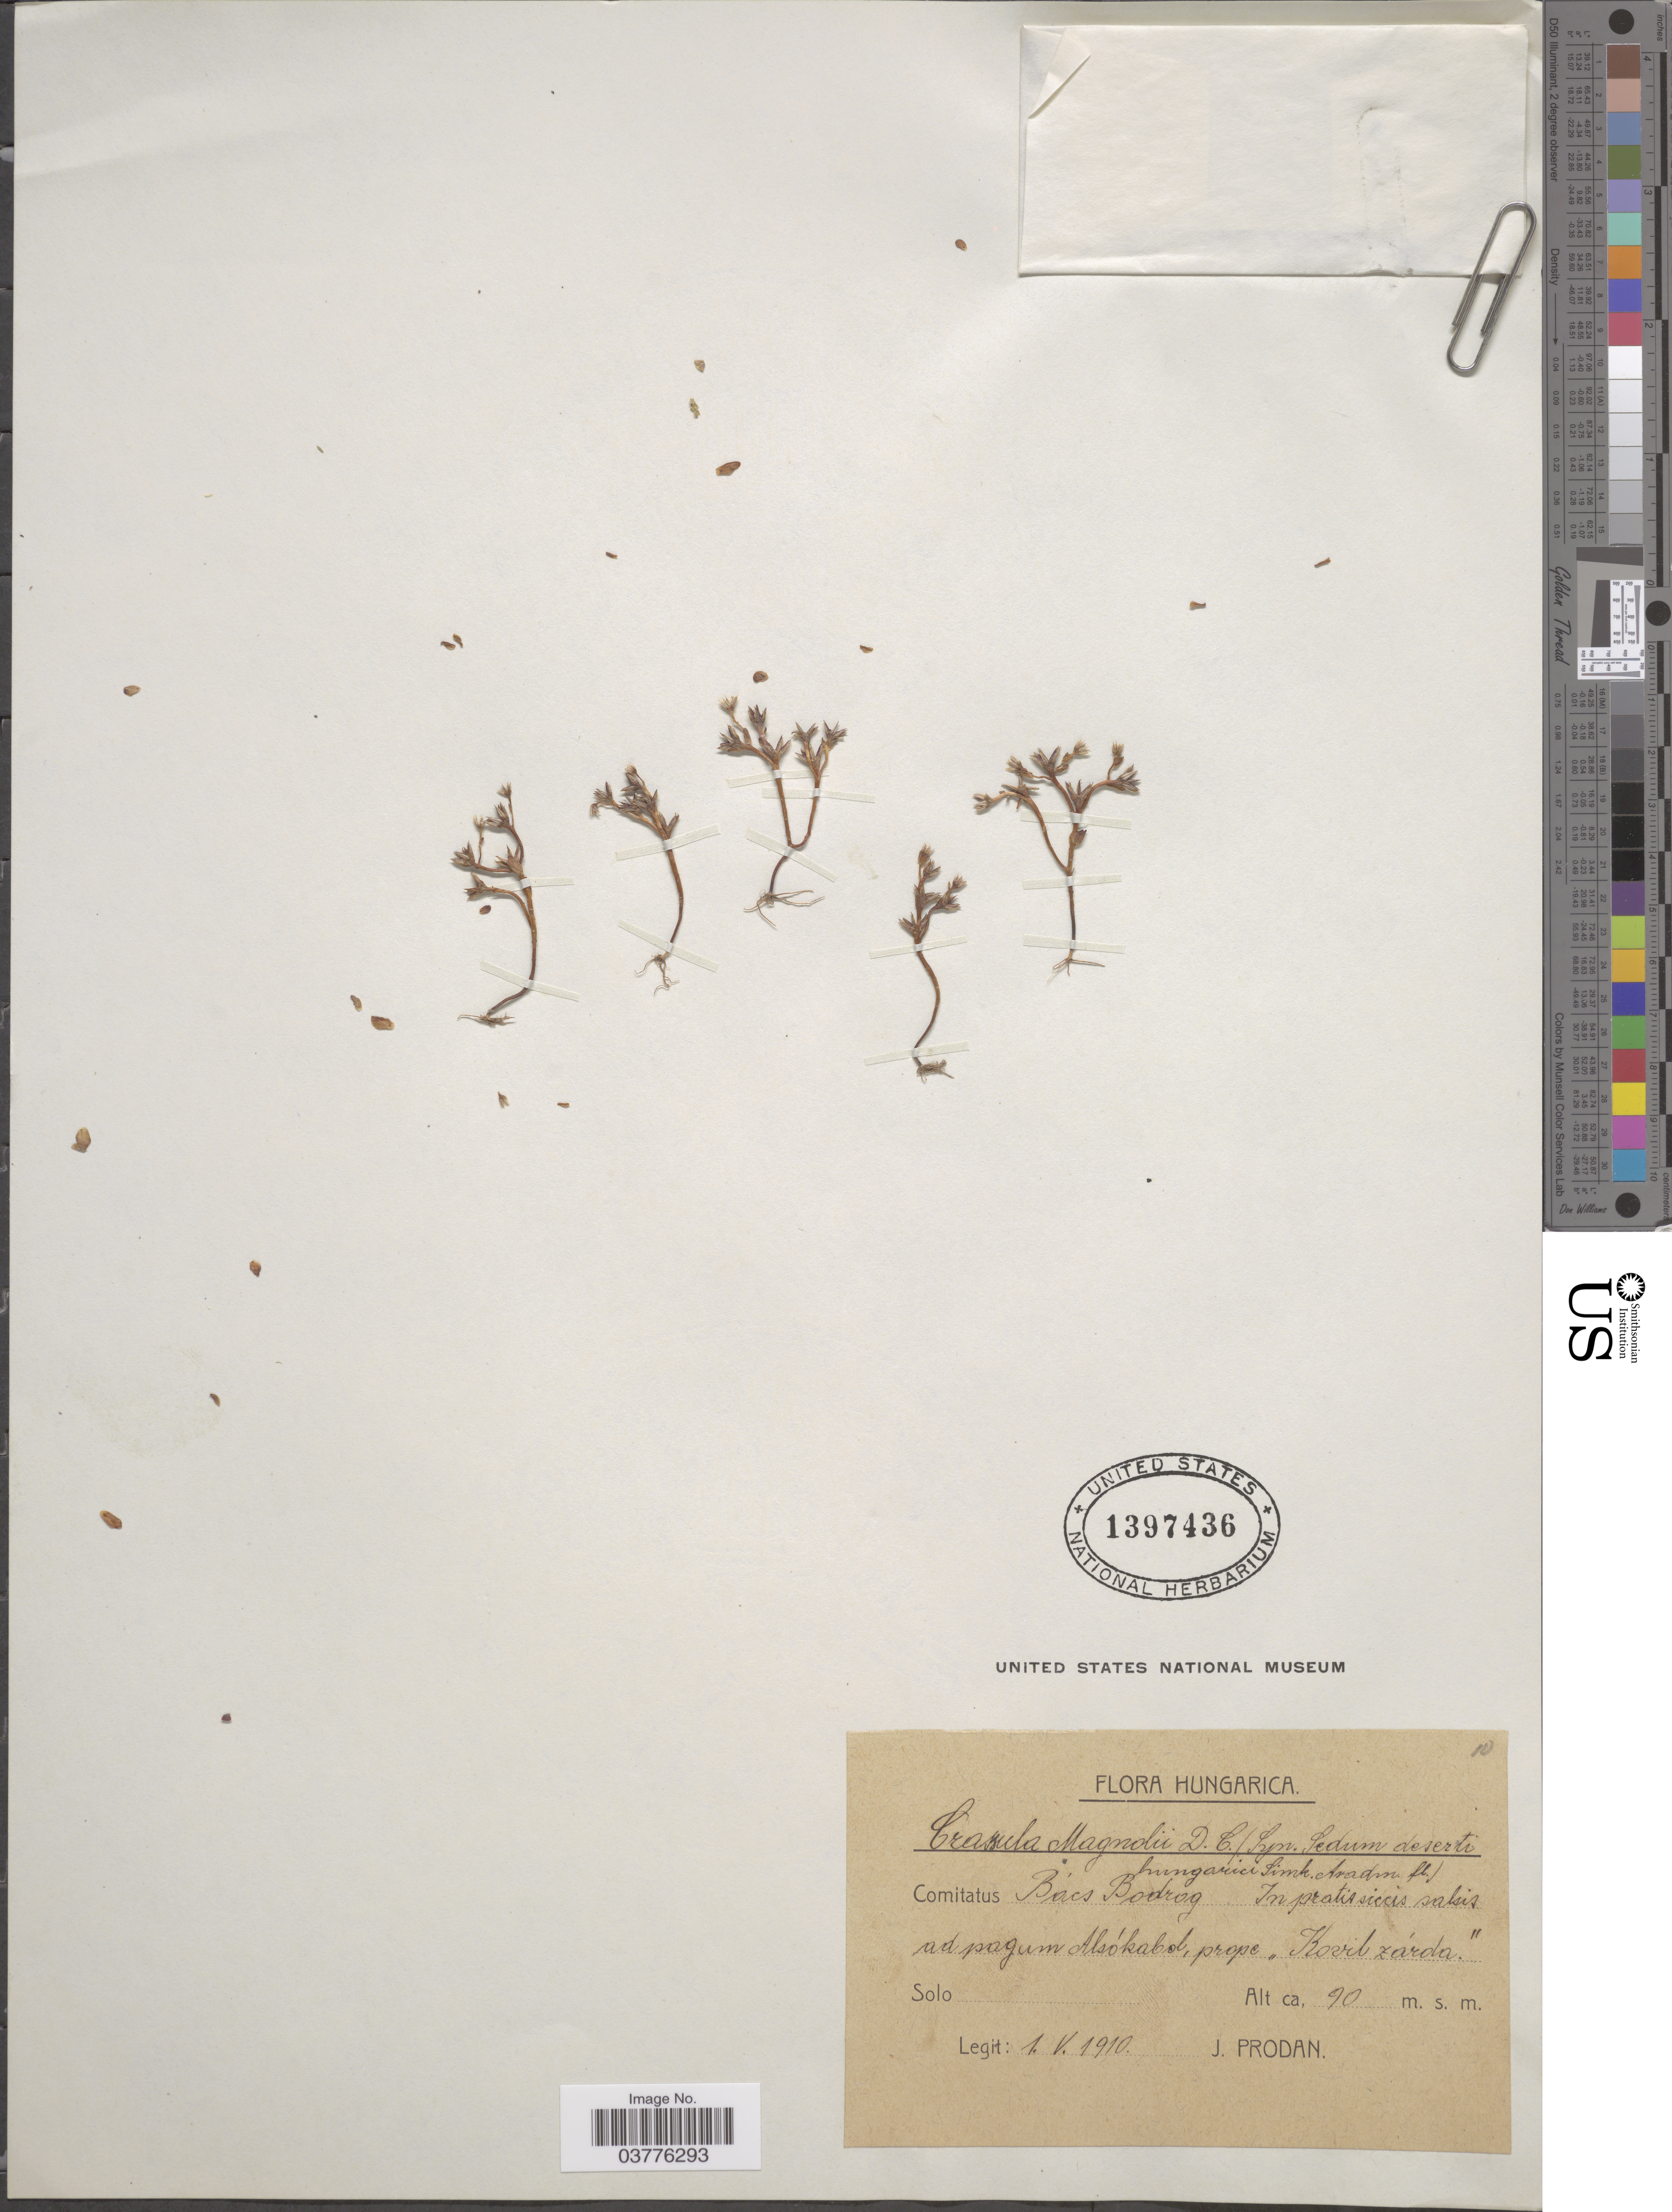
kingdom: Plantae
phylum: Tracheophyta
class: Magnoliopsida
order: Saxifragales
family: Crassulaceae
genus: Crassula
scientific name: Crassula magnolii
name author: DC.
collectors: J. Prodan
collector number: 10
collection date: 1910-05-01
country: Hungary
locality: Comitatus Bacs Bodrog. In pratis siccis salsis ad pagum Alsókabol, prope "Kovil zárda".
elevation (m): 90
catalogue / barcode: US 1397436